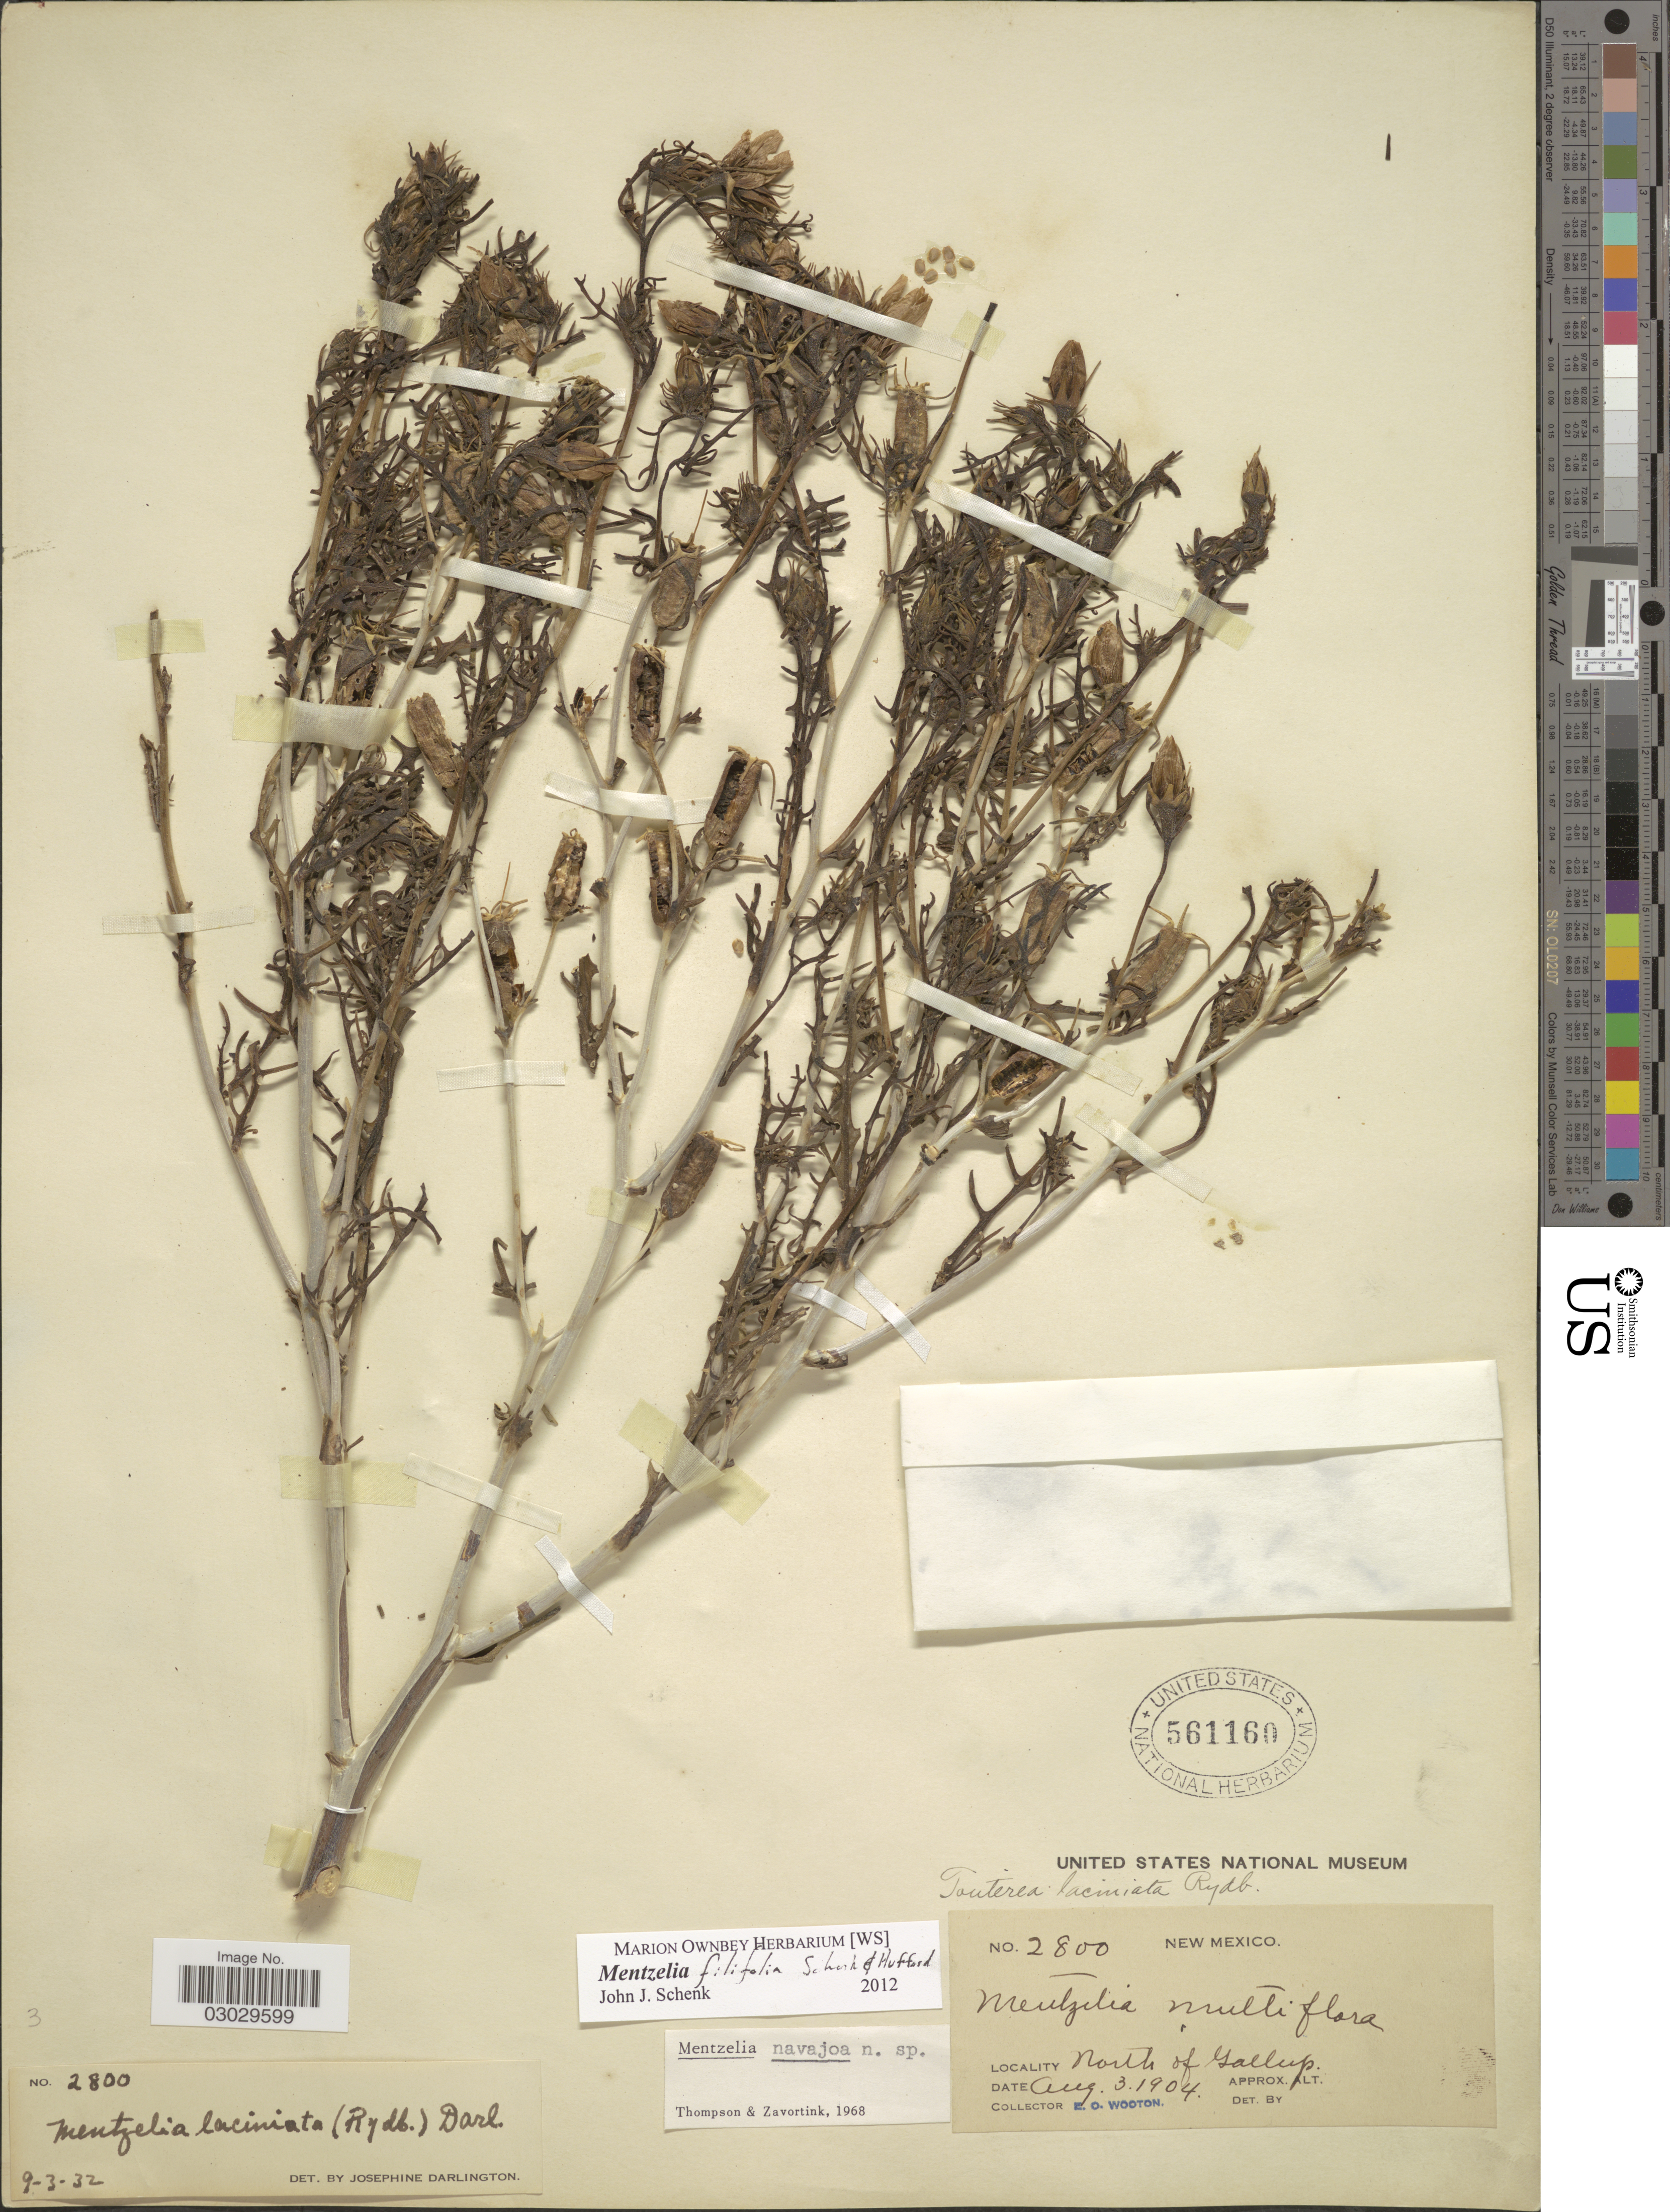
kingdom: Plantae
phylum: Tracheophyta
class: Magnoliopsida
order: Cornales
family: Loasaceae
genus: Mentzelia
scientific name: Mentzelia filifolia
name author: J.J. Schenk & L. Hufford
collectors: E. O. Wooton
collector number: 2800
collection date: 1904-08-03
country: United States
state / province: New Mexico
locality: North of Gallup.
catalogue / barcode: US 561160